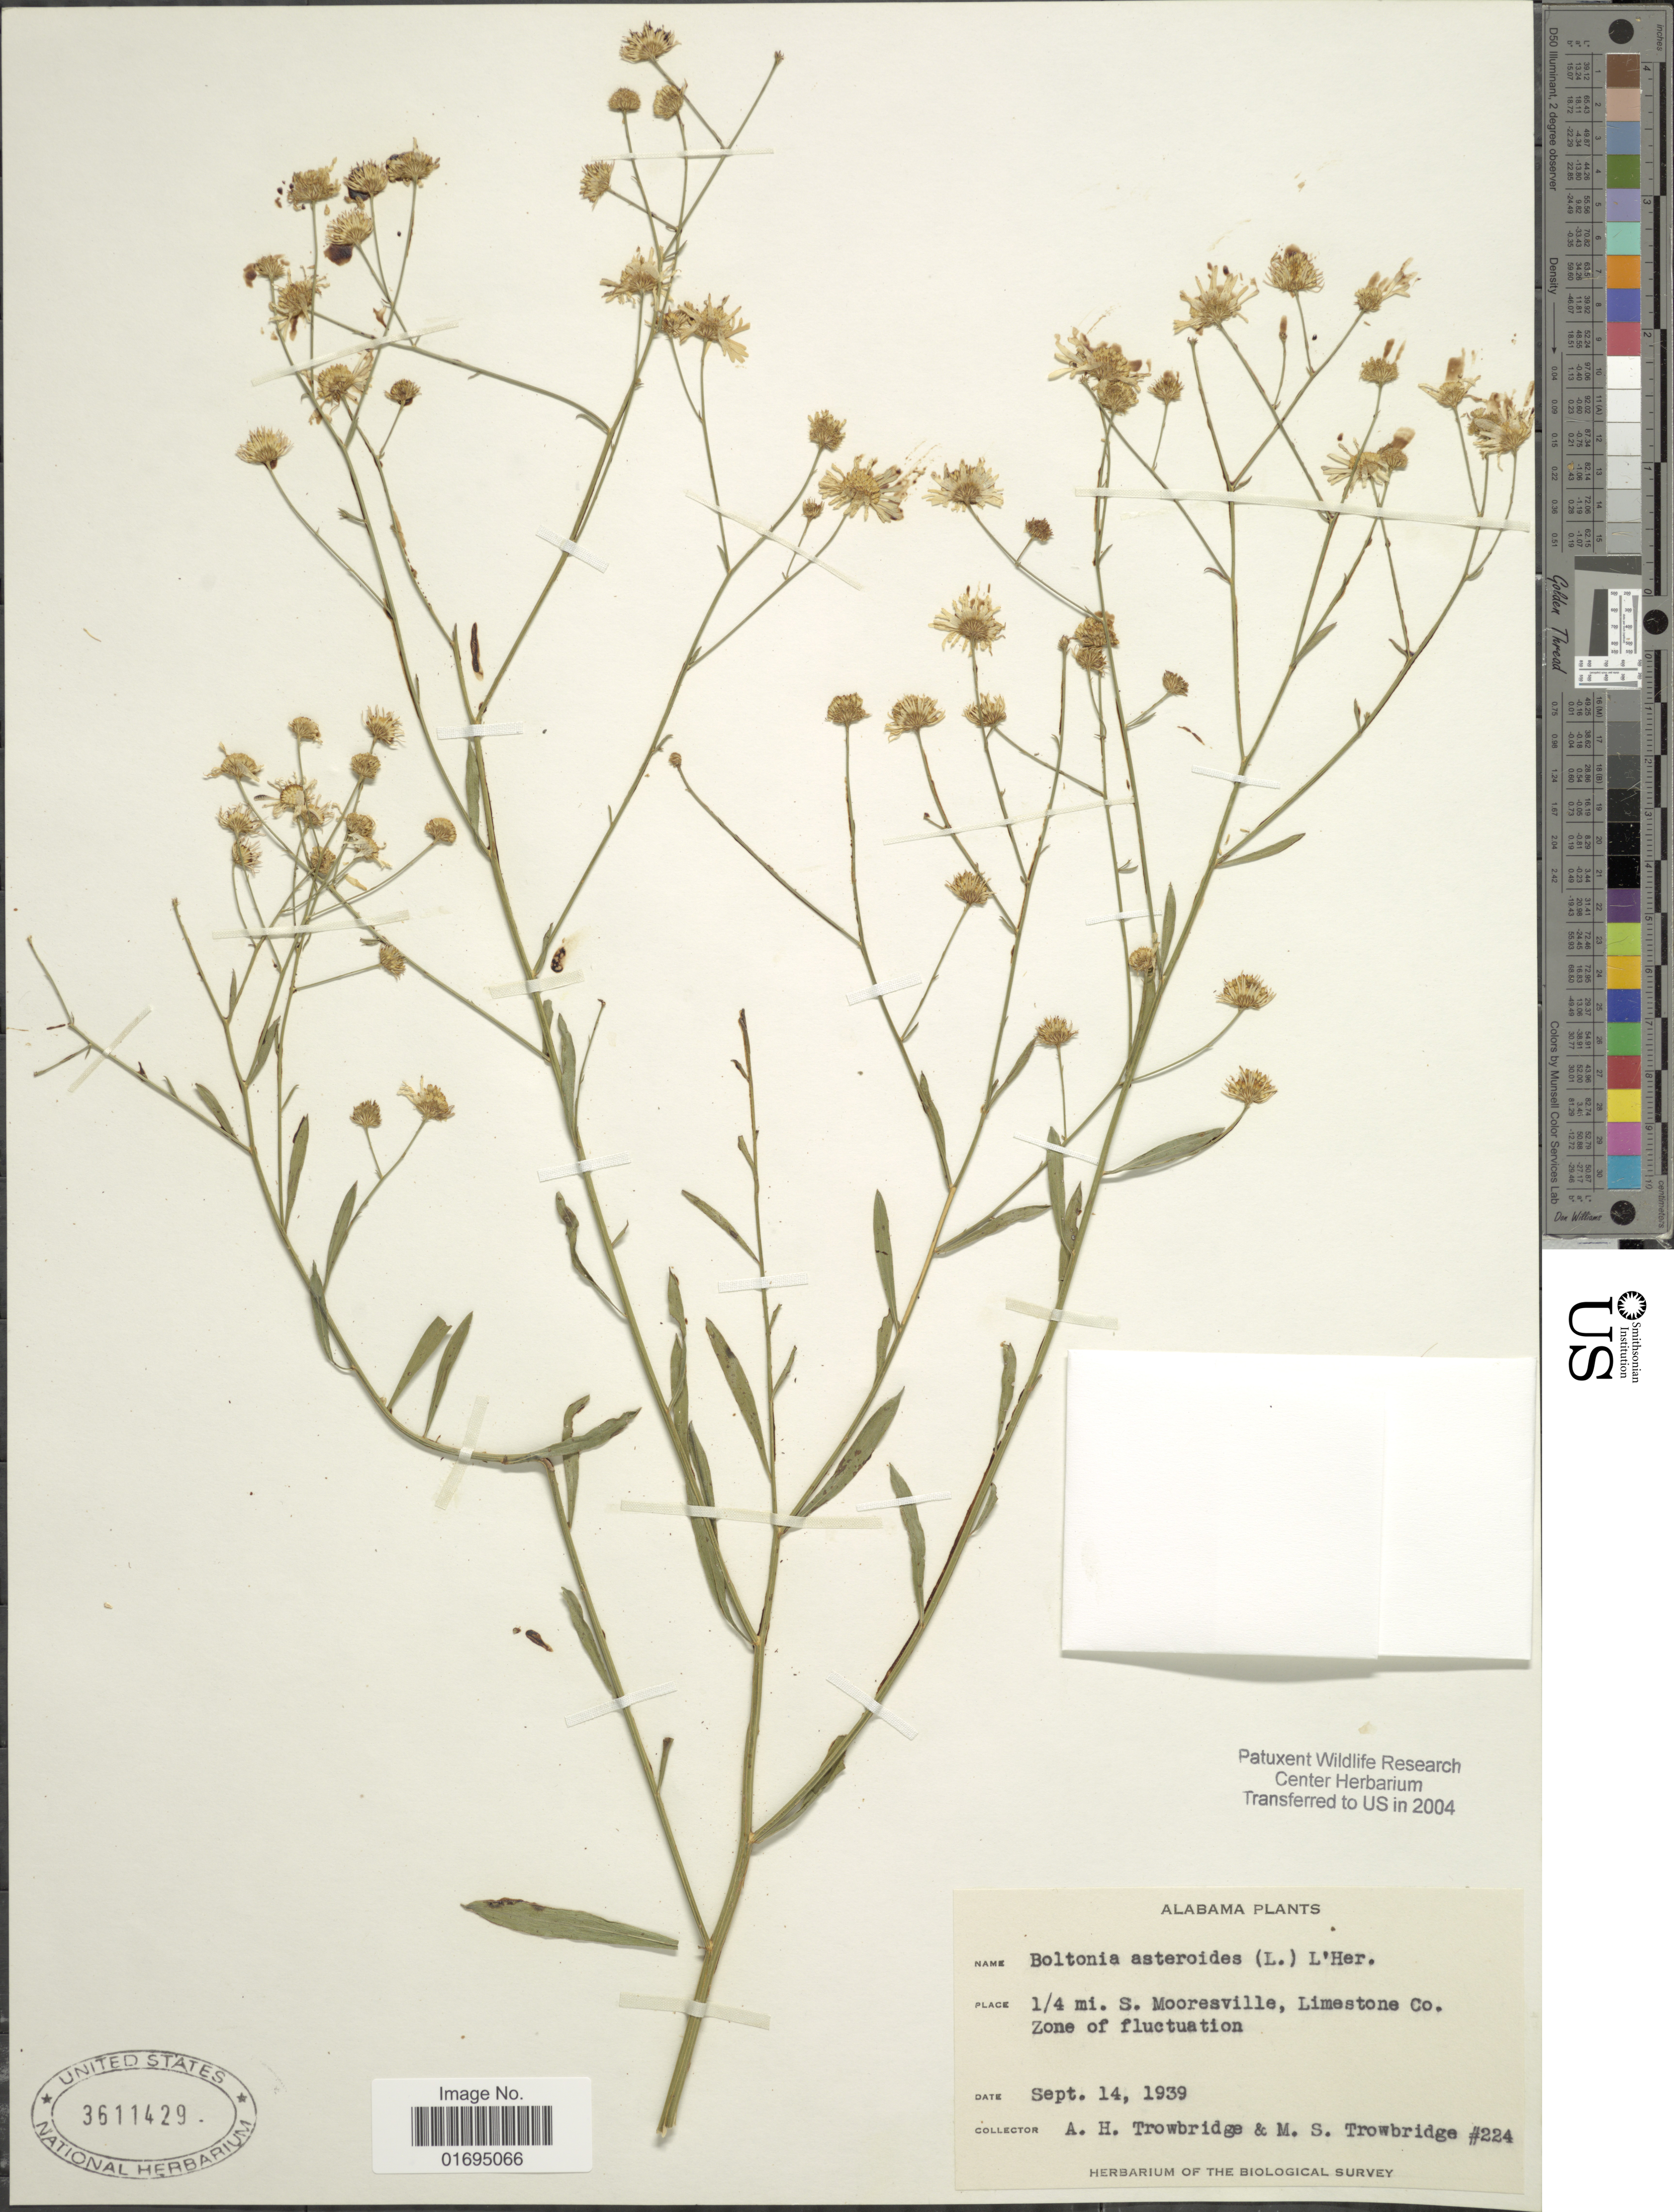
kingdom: Plantae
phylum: Tracheophyta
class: Magnoliopsida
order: Asterales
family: Asteraceae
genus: Boltonia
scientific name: Boltonia asteroides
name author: (L.) L'Hér.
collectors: A. H. Trowbridge & M. Trowbridge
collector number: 224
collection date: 1939-09-14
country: United States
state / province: Alabama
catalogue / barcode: US 3611429